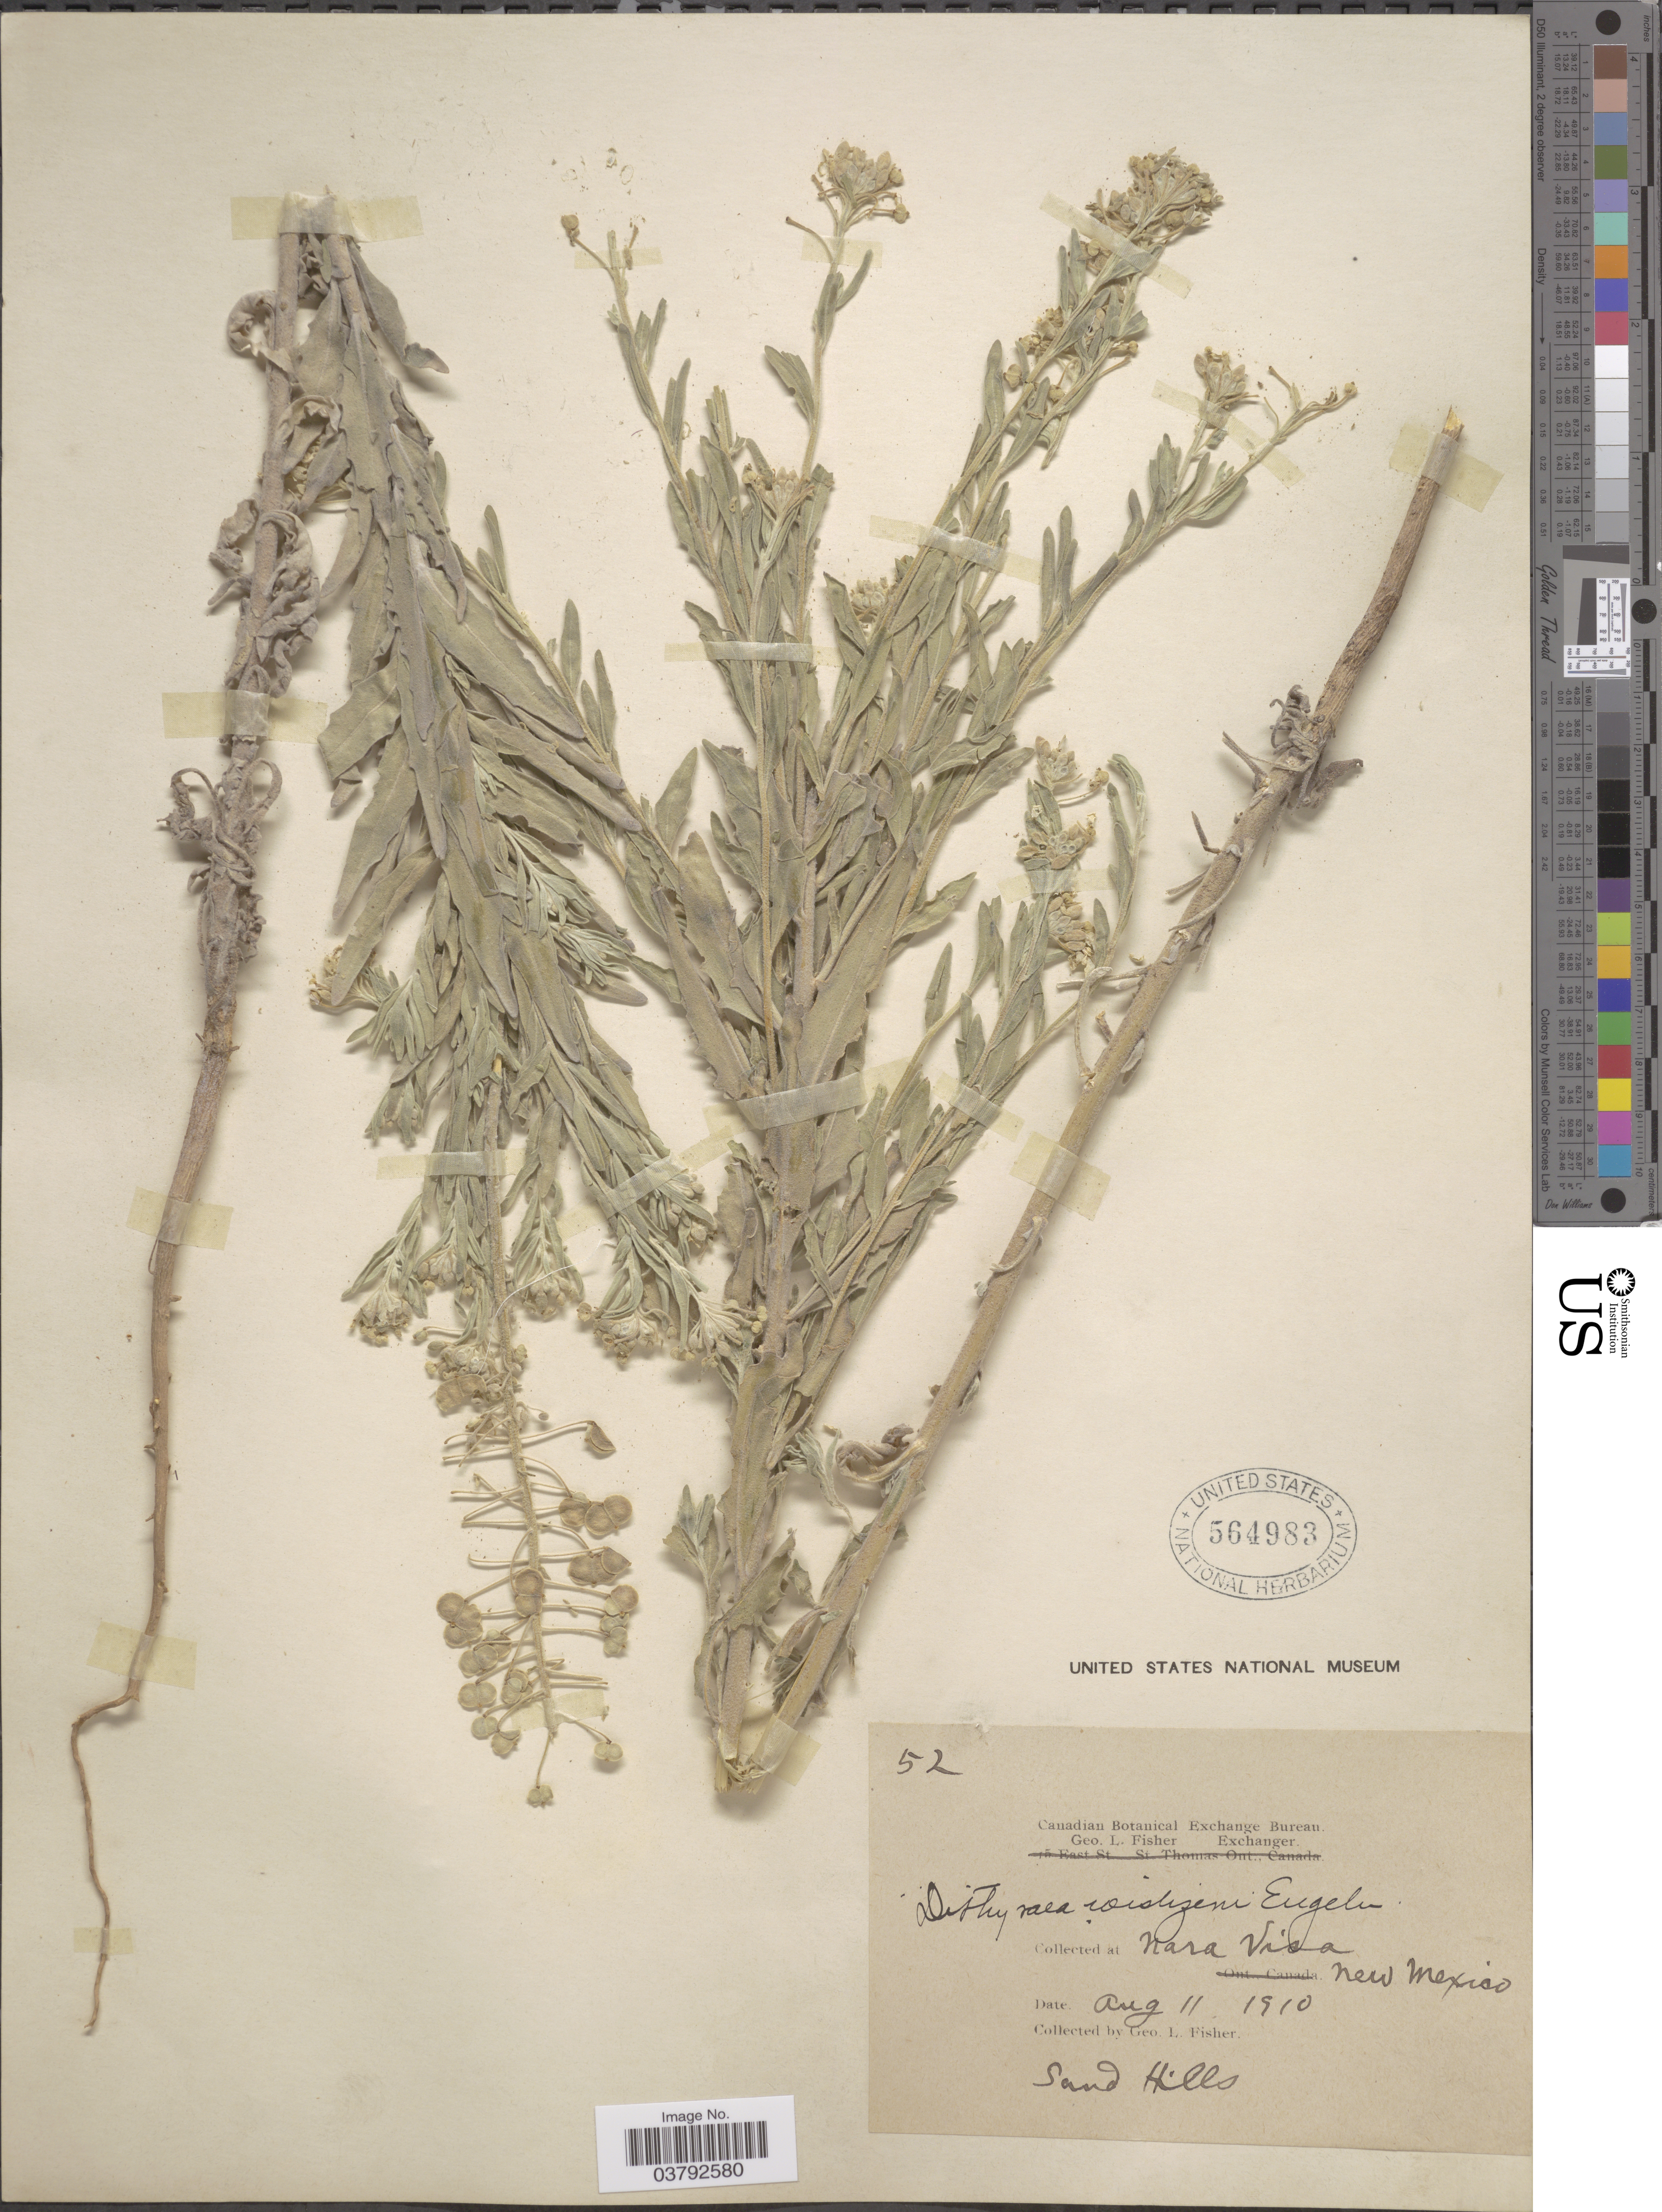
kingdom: Plantae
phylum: Tracheophyta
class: Magnoliopsida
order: Brassicales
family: Brassicaceae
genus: Dithyrea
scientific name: Dithyrea wislizeni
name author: Engelm.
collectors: G. L. Fisher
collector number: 52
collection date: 1910-08-11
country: United States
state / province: New Mexico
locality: Nara Visa.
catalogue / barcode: US 564983